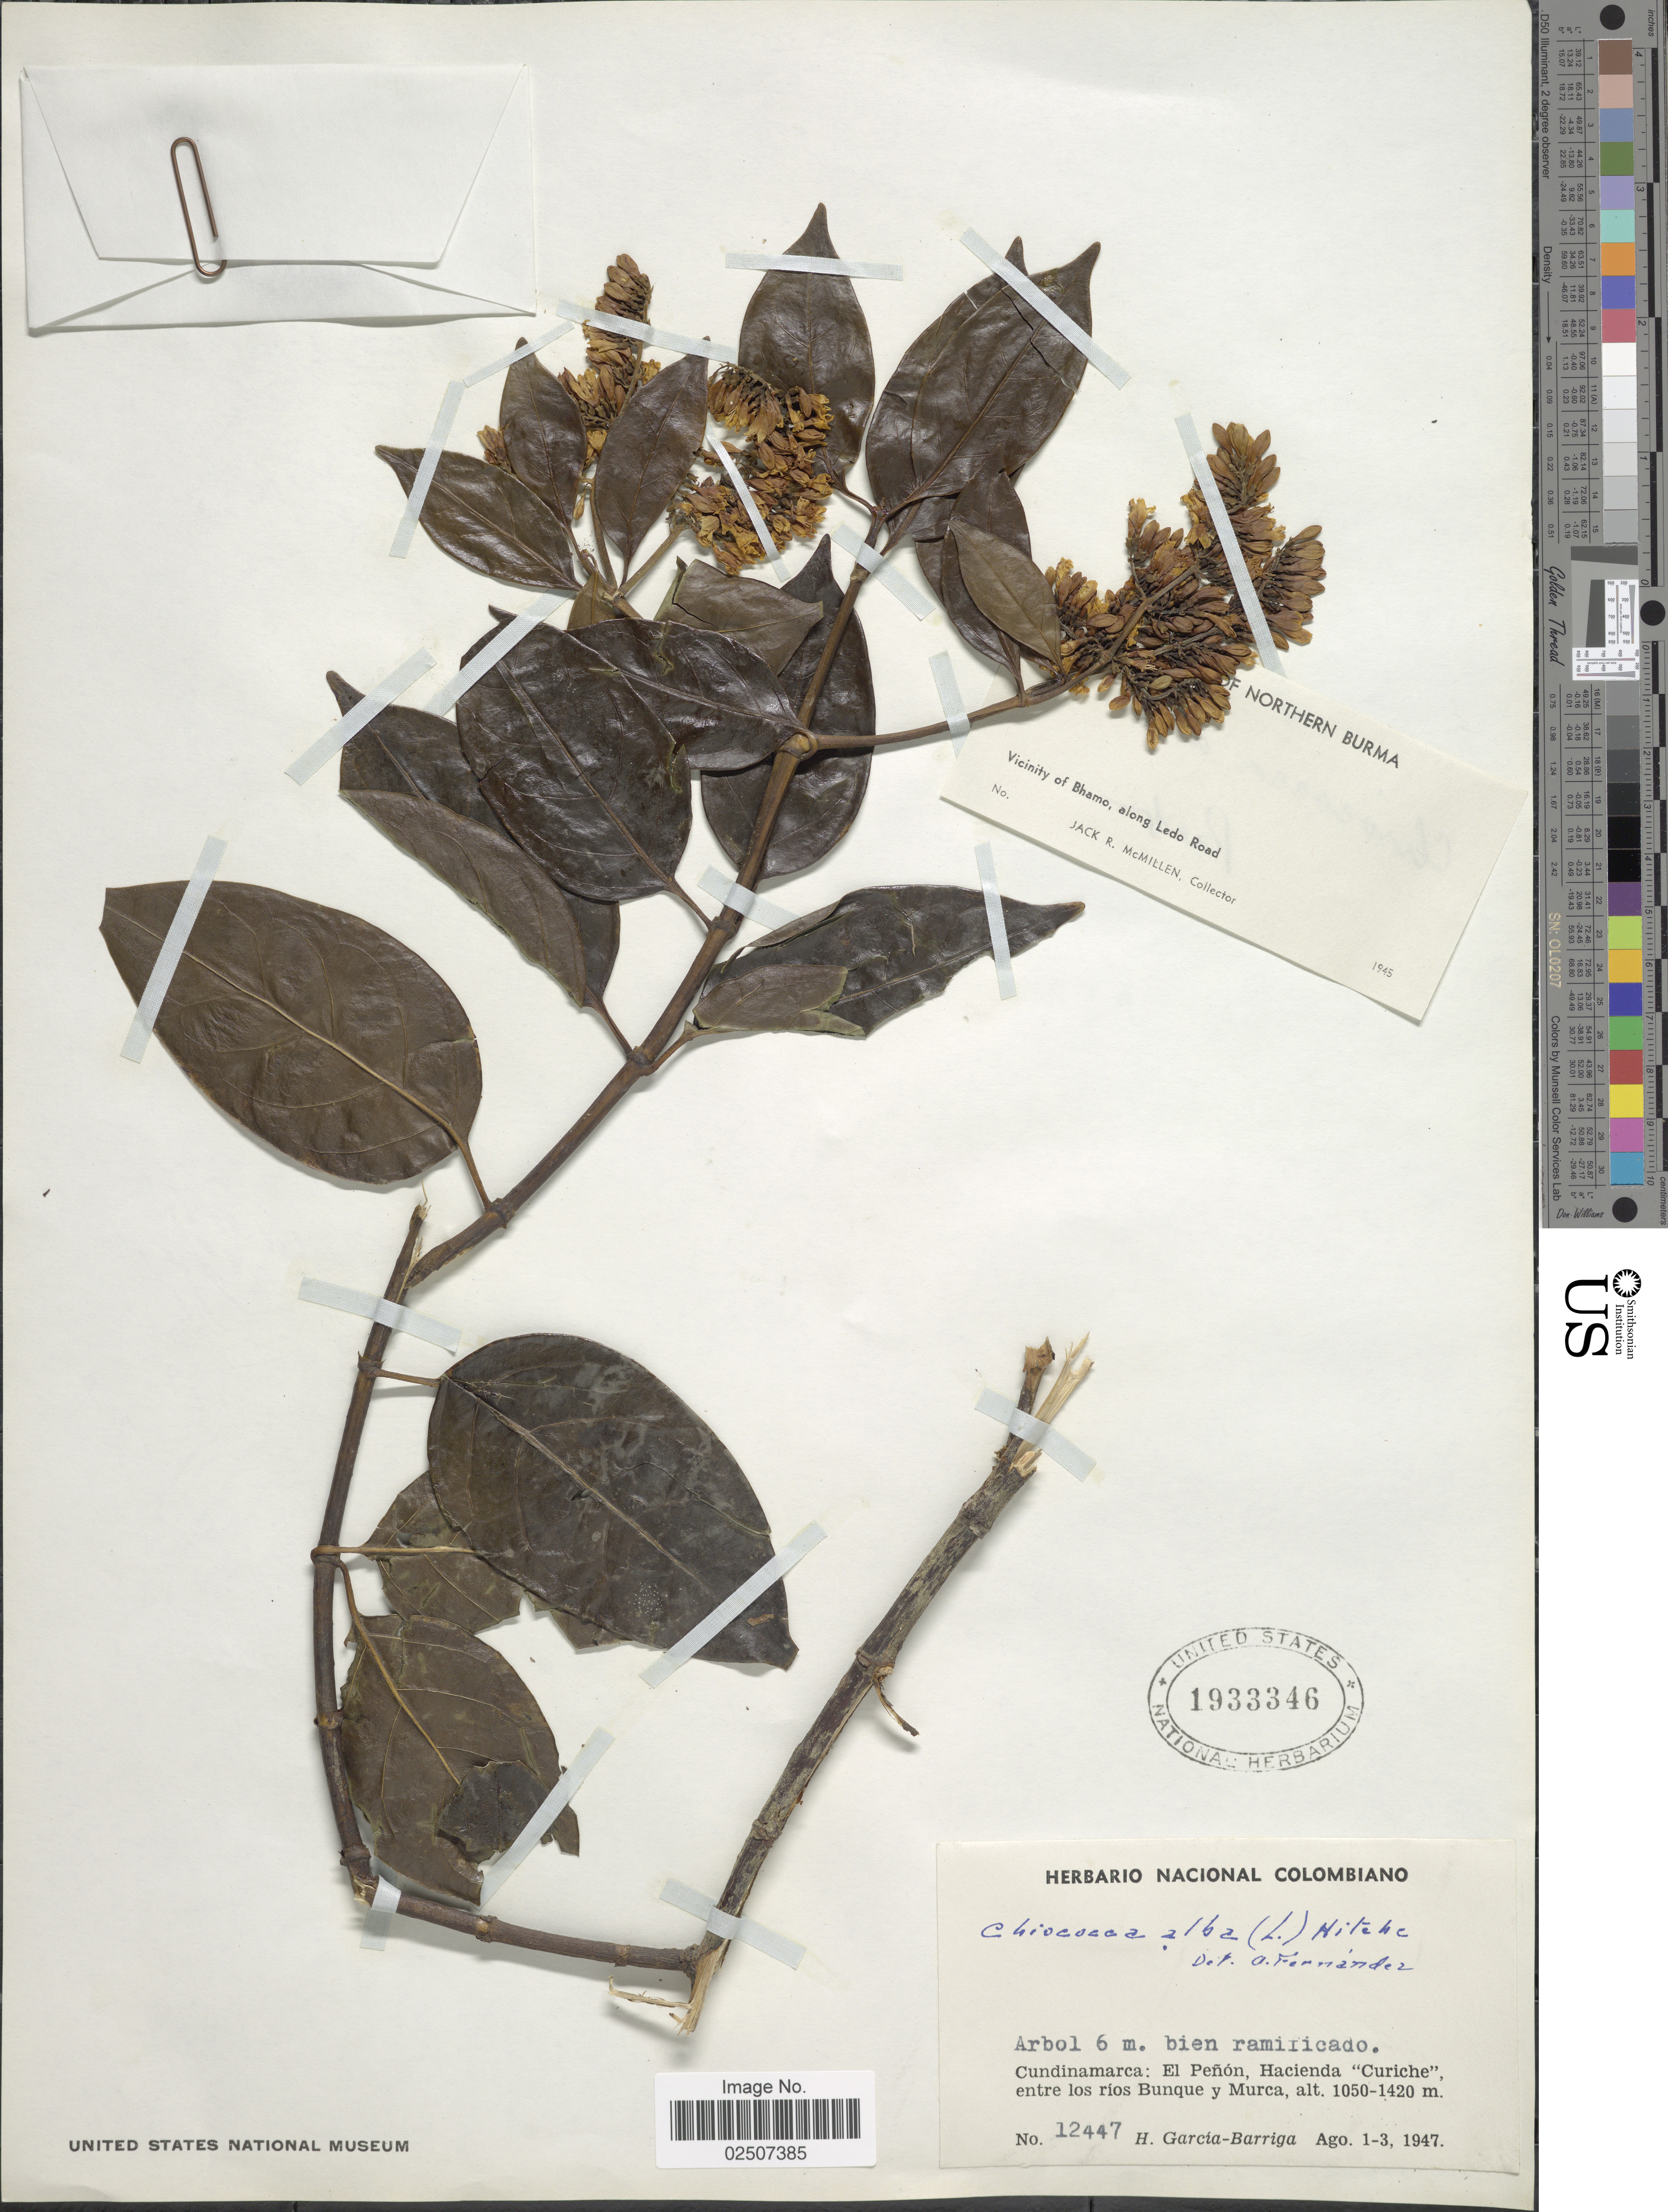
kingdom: Plantae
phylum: Tracheophyta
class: Magnoliopsida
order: Gentianales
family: Rubiaceae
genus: Chiococca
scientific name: Chiococca alba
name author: (L.) Hitchc.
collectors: H. García Barriga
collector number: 12447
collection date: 1947-08-01/1947-08-03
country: Colombia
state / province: Cundinamarca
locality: El Penon, Hacienda "Curiche", entre los rios Bunque y Murca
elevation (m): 1050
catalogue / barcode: US 1933346